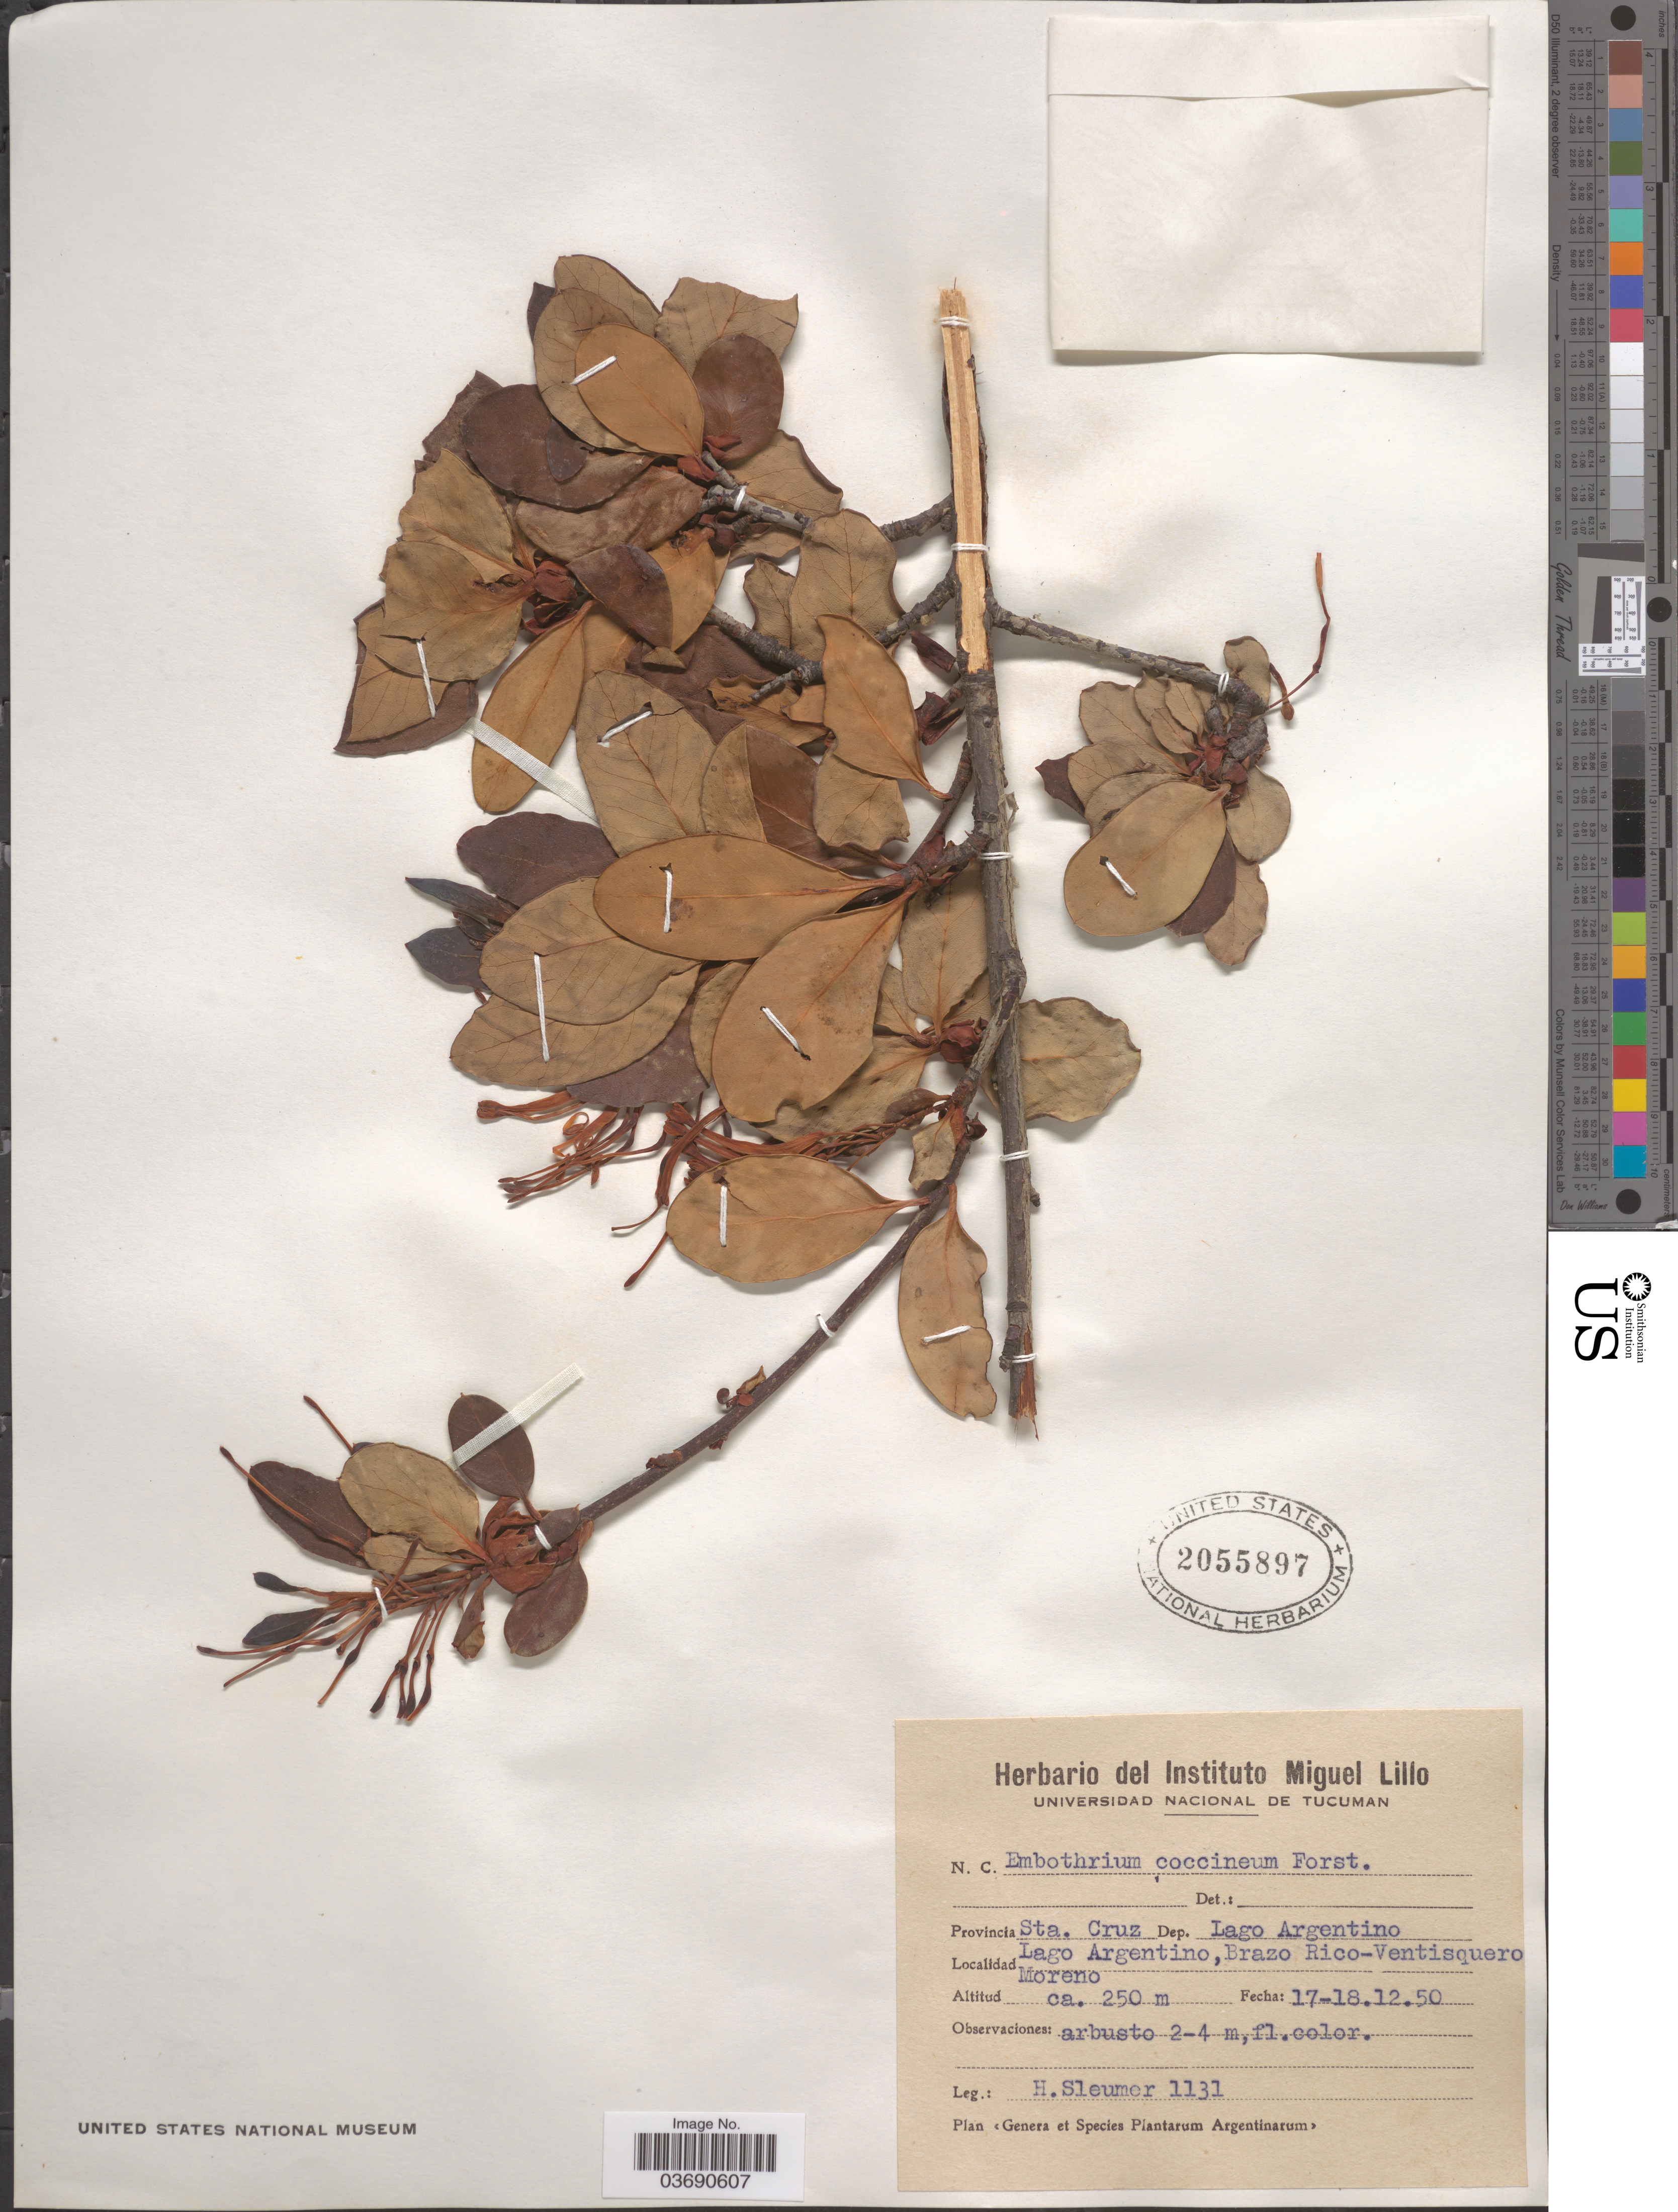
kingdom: Plantae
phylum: Tracheophyta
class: Magnoliopsida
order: Proteales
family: Proteaceae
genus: Embothrium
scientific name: Embothrium coccineum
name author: J.R. Forst. & G. Forst.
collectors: H. O. Sleumer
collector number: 1131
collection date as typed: Transcribed d/m/y: 17/12/50 to 18/12/50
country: Argentina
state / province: Santa Cruz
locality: Dep. Lago Argentino. Lago Argentino,Brazo Rico-Ventisquero Moreno.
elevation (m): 250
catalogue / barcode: US 2055897